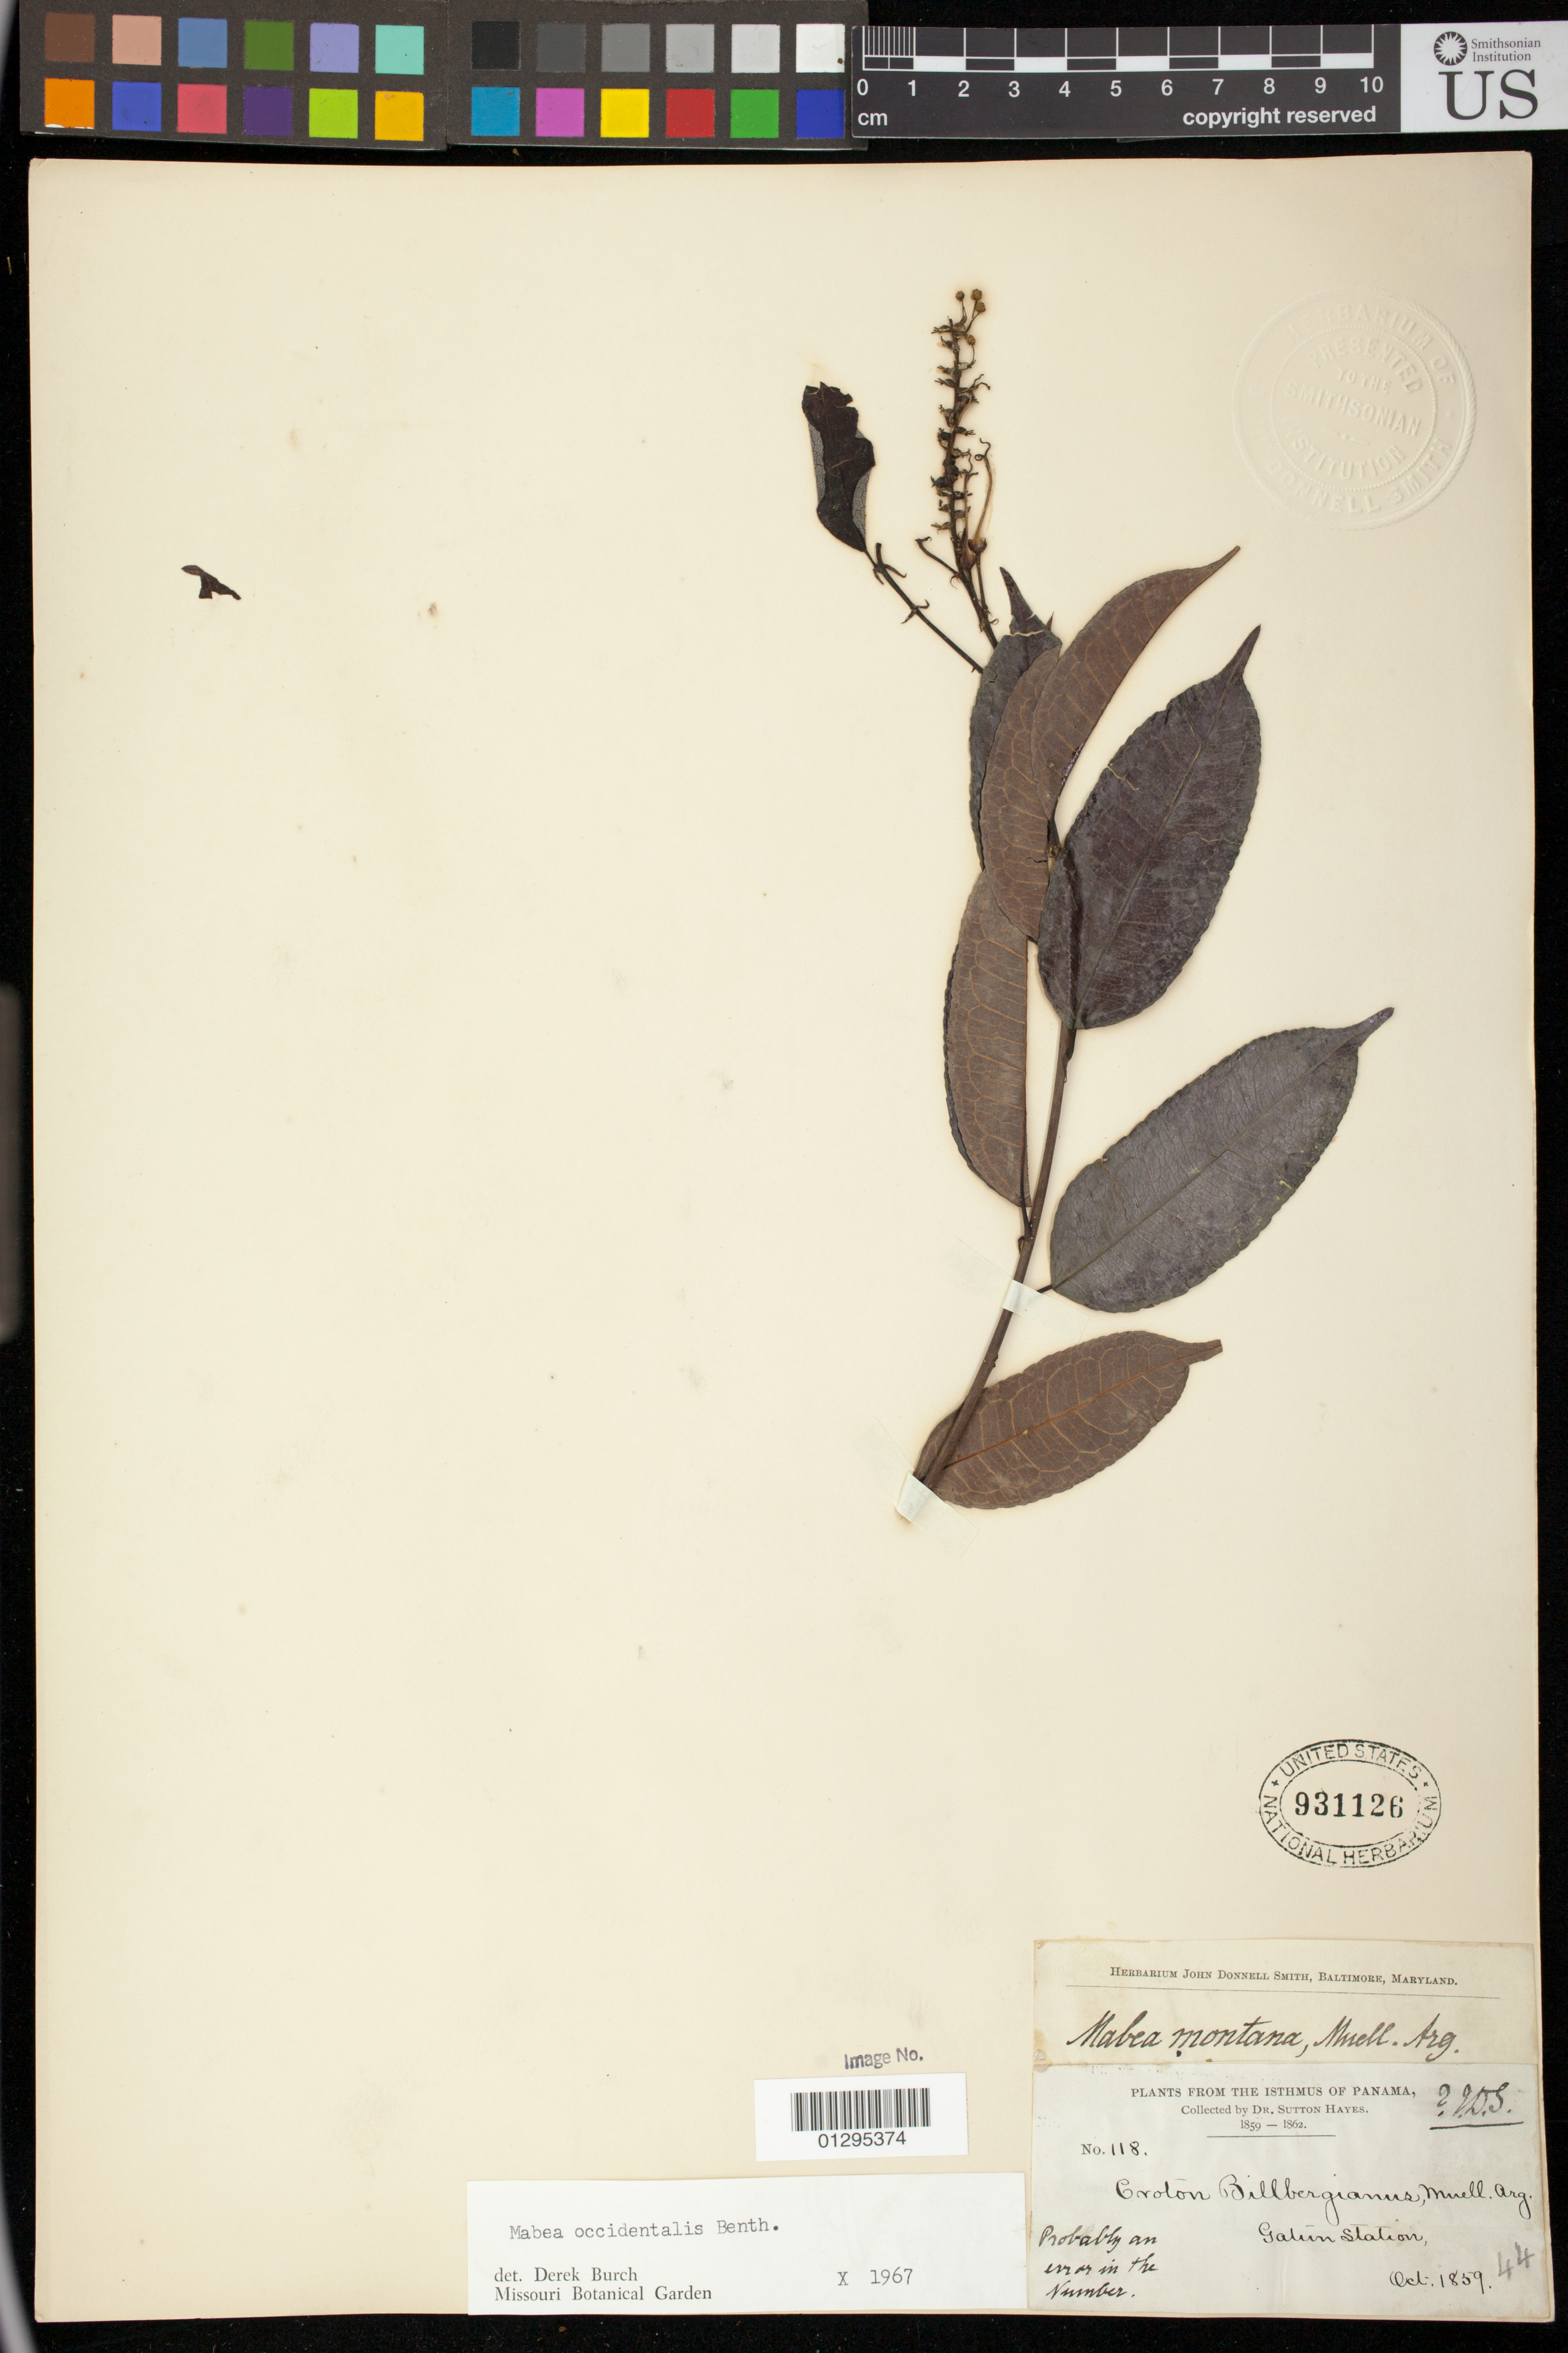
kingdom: Plantae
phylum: Tracheophyta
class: Magnoliopsida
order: Malpighiales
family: Euphorbiaceae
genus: Mabea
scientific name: Mabea occidentalis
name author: Benth.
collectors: S. Hayes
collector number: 118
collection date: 1859-10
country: Panama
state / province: Colón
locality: Gatun Station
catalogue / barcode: US 931126